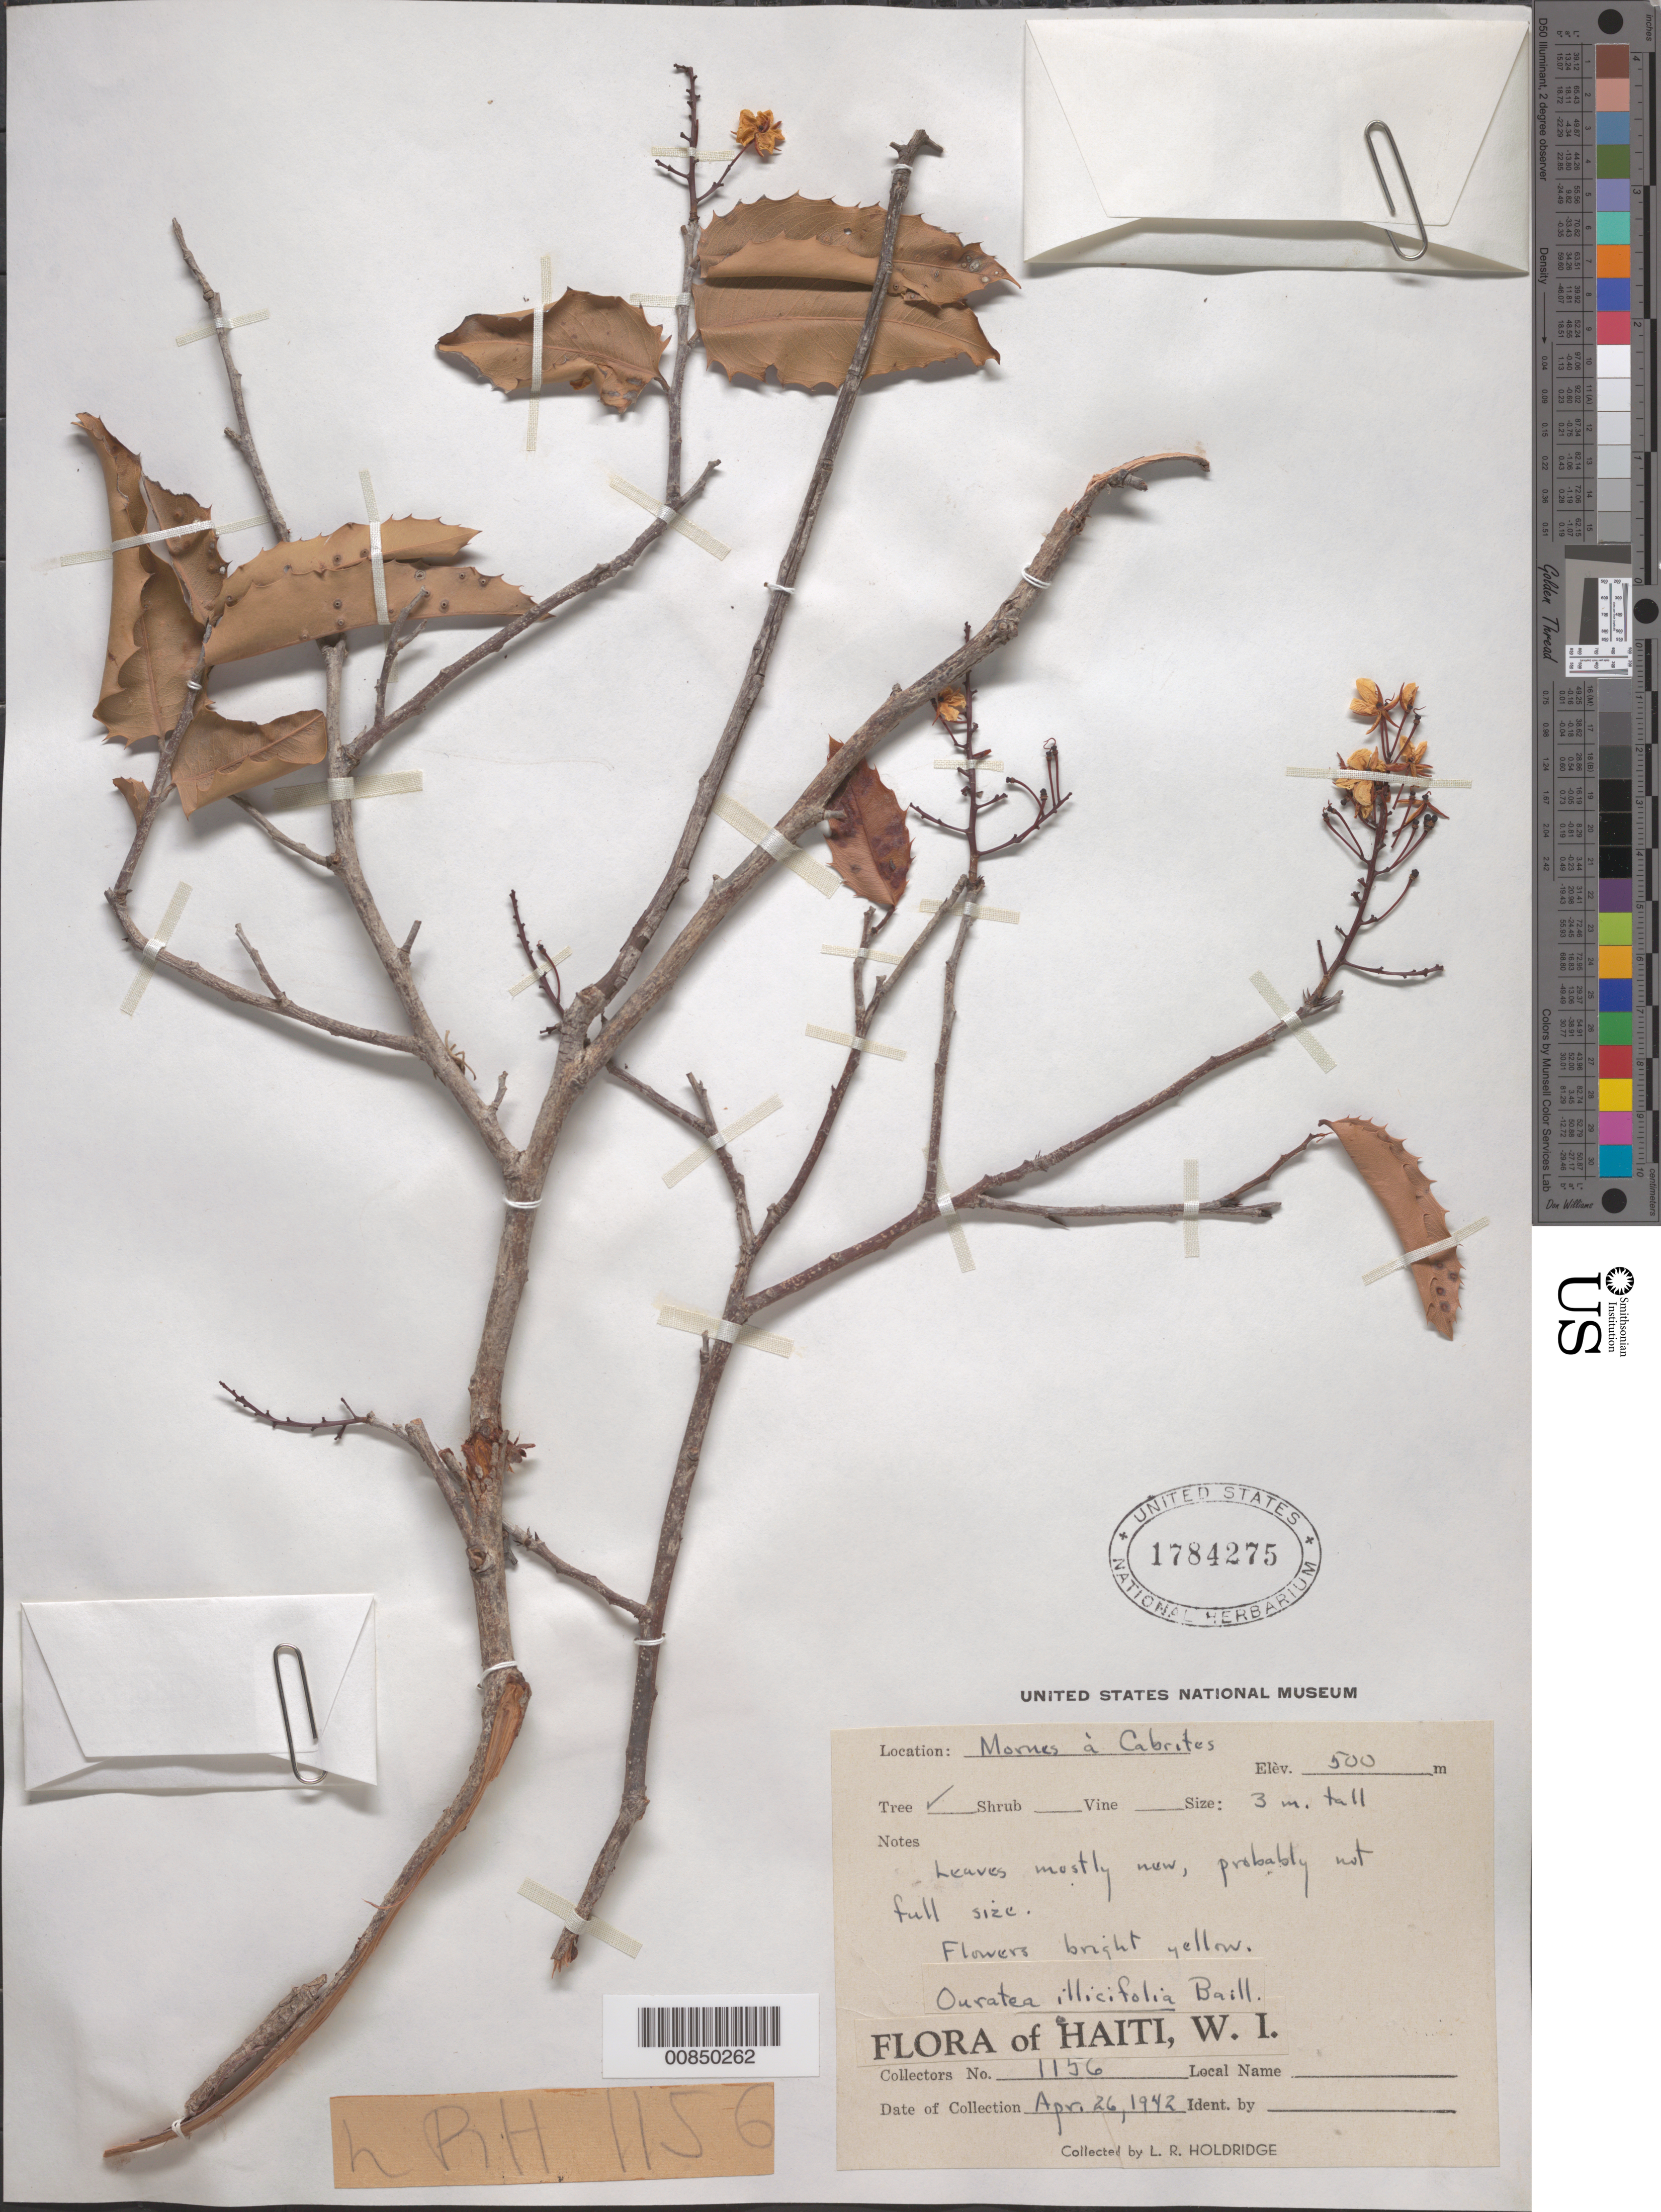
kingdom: Plantae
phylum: Tracheophyta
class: Magnoliopsida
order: Malpighiales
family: Ochnaceae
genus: Ouratea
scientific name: Ouratea ilicifolia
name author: (DC.) Baill.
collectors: L. Holdridge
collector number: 1156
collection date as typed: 26 Apr 1942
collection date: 1942-04-26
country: Haiti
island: Hispaniola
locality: Mornes à Cabrits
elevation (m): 500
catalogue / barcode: US 1784275